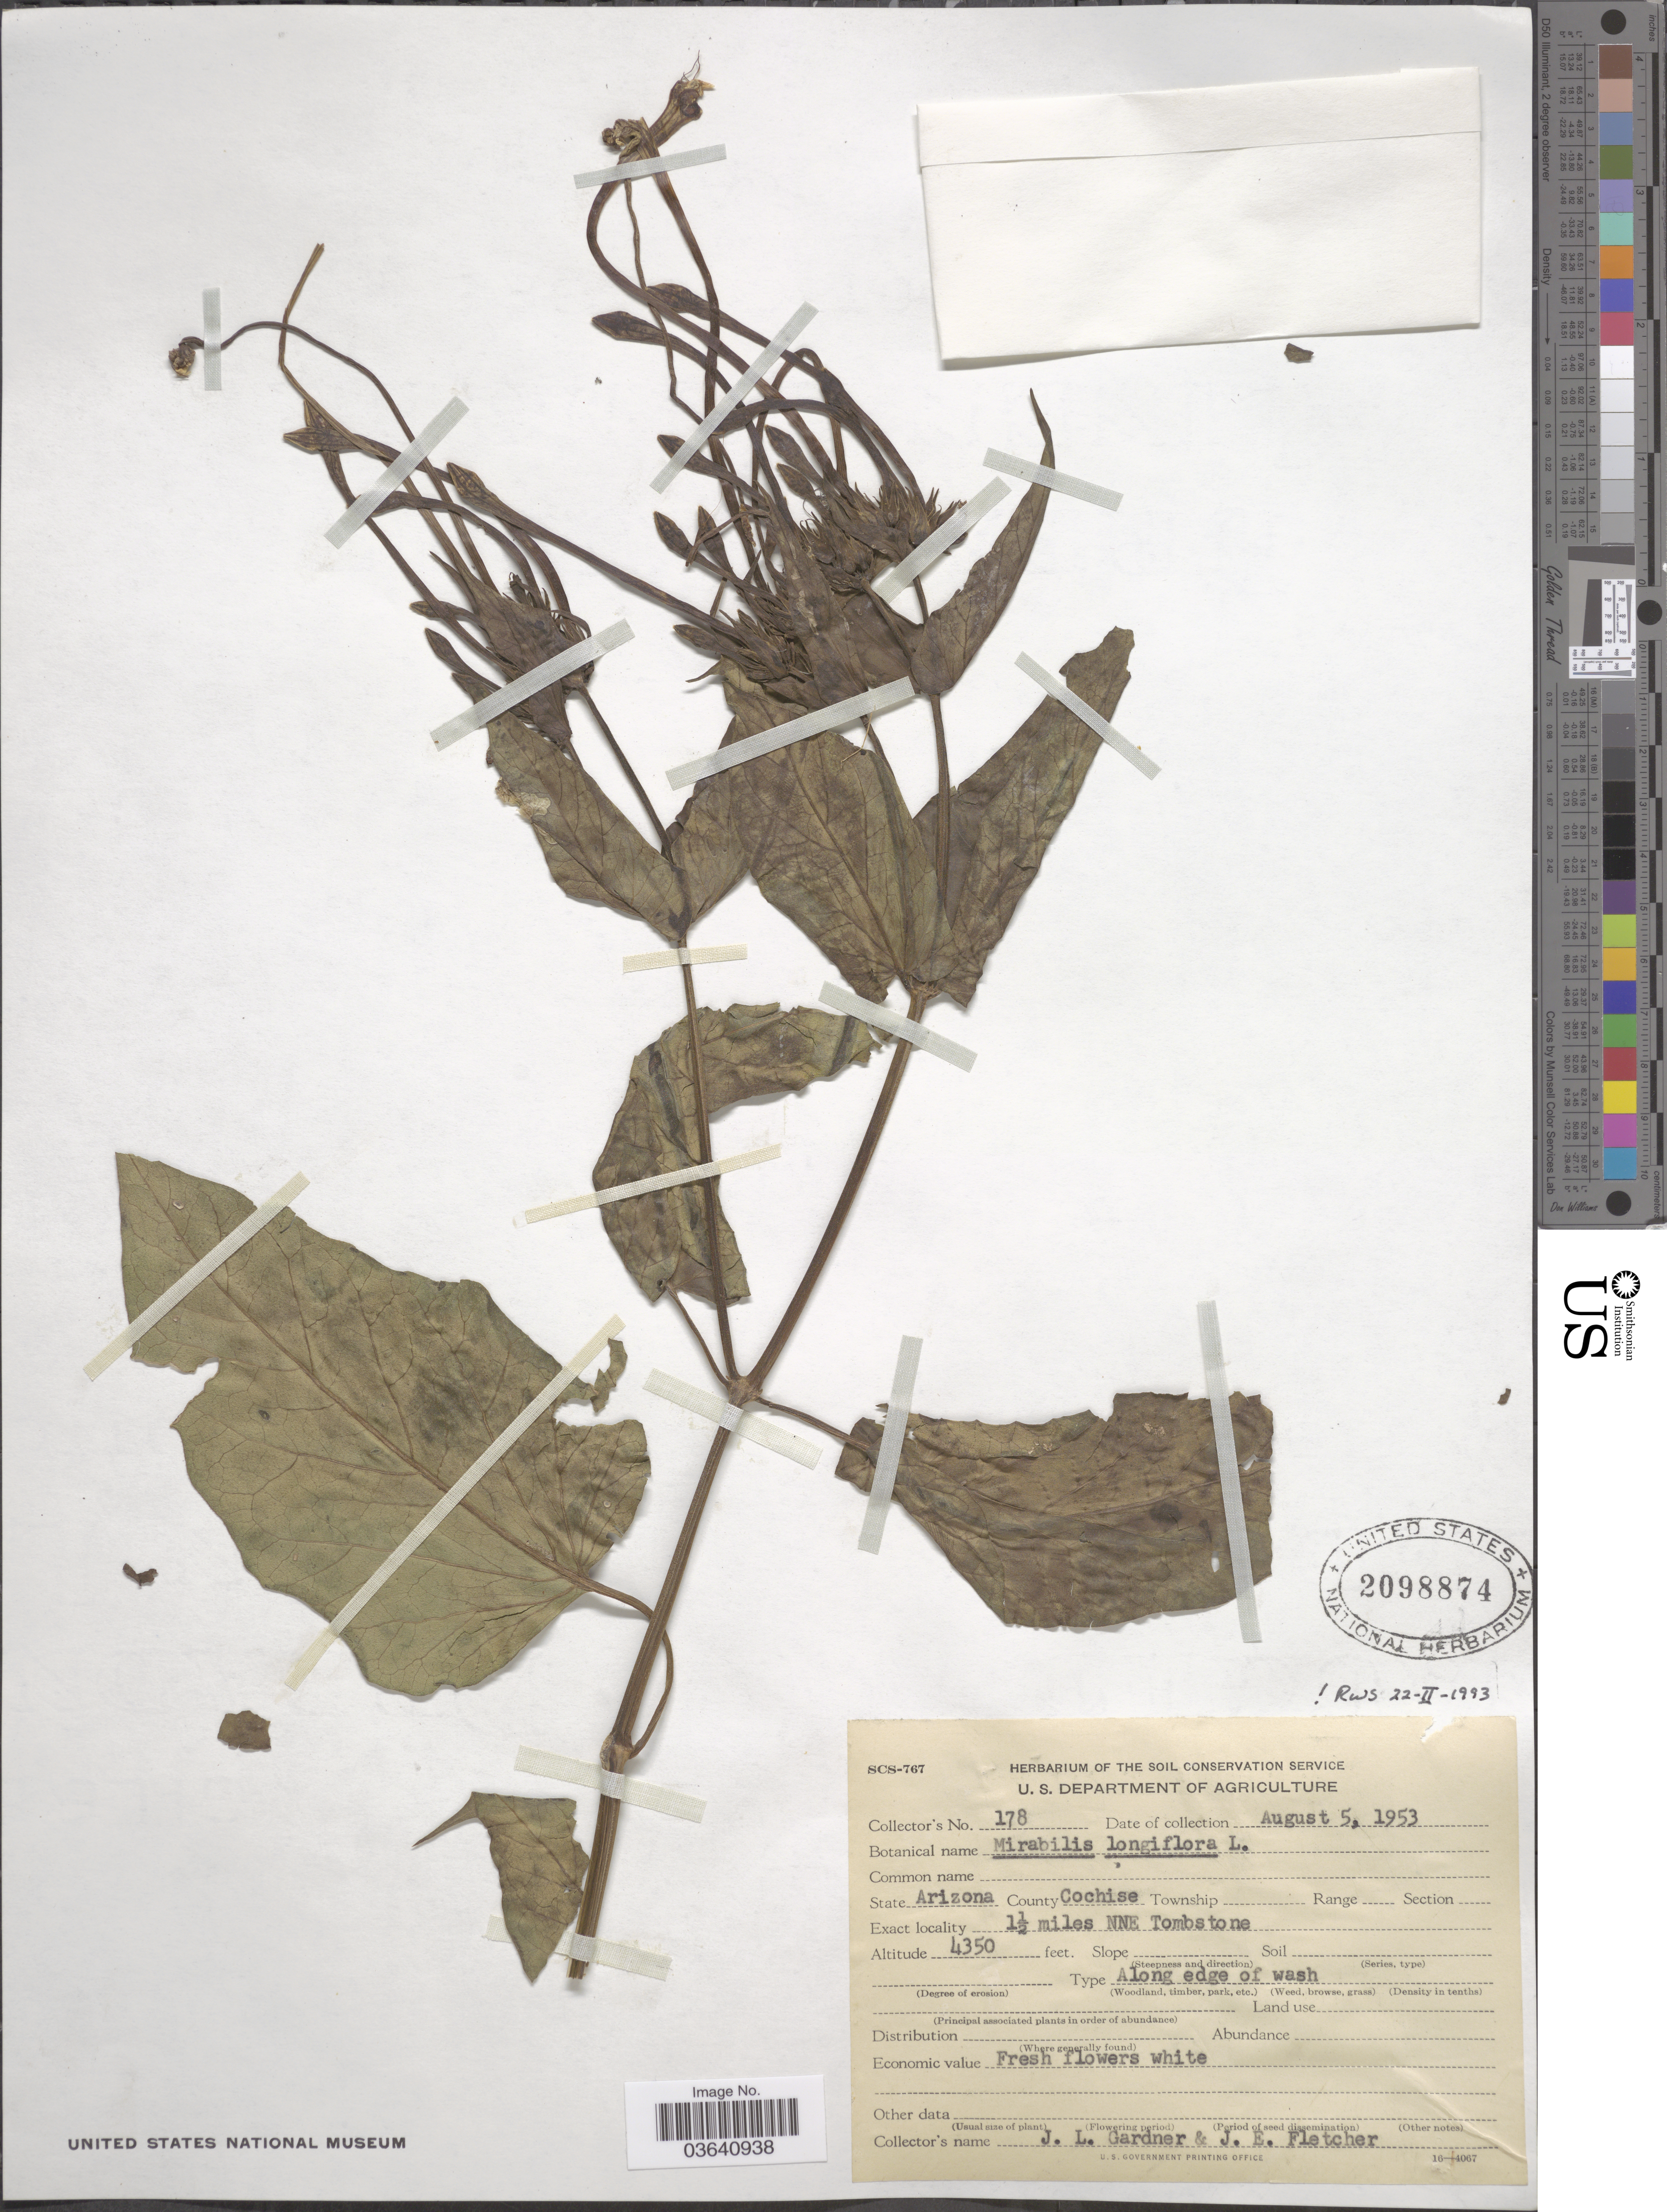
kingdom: Plantae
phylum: Tracheophyta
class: Magnoliopsida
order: Caryophyllales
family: Nyctaginaceae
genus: Mirabilis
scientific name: Mirabilis longiflora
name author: L.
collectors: J. L. Gardner & J. Fletcher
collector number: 178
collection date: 1953-08-05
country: United States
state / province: Arizona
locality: Coutny Cochise. 1½ miles nNE Tombstone.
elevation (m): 1326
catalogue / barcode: US 2098874